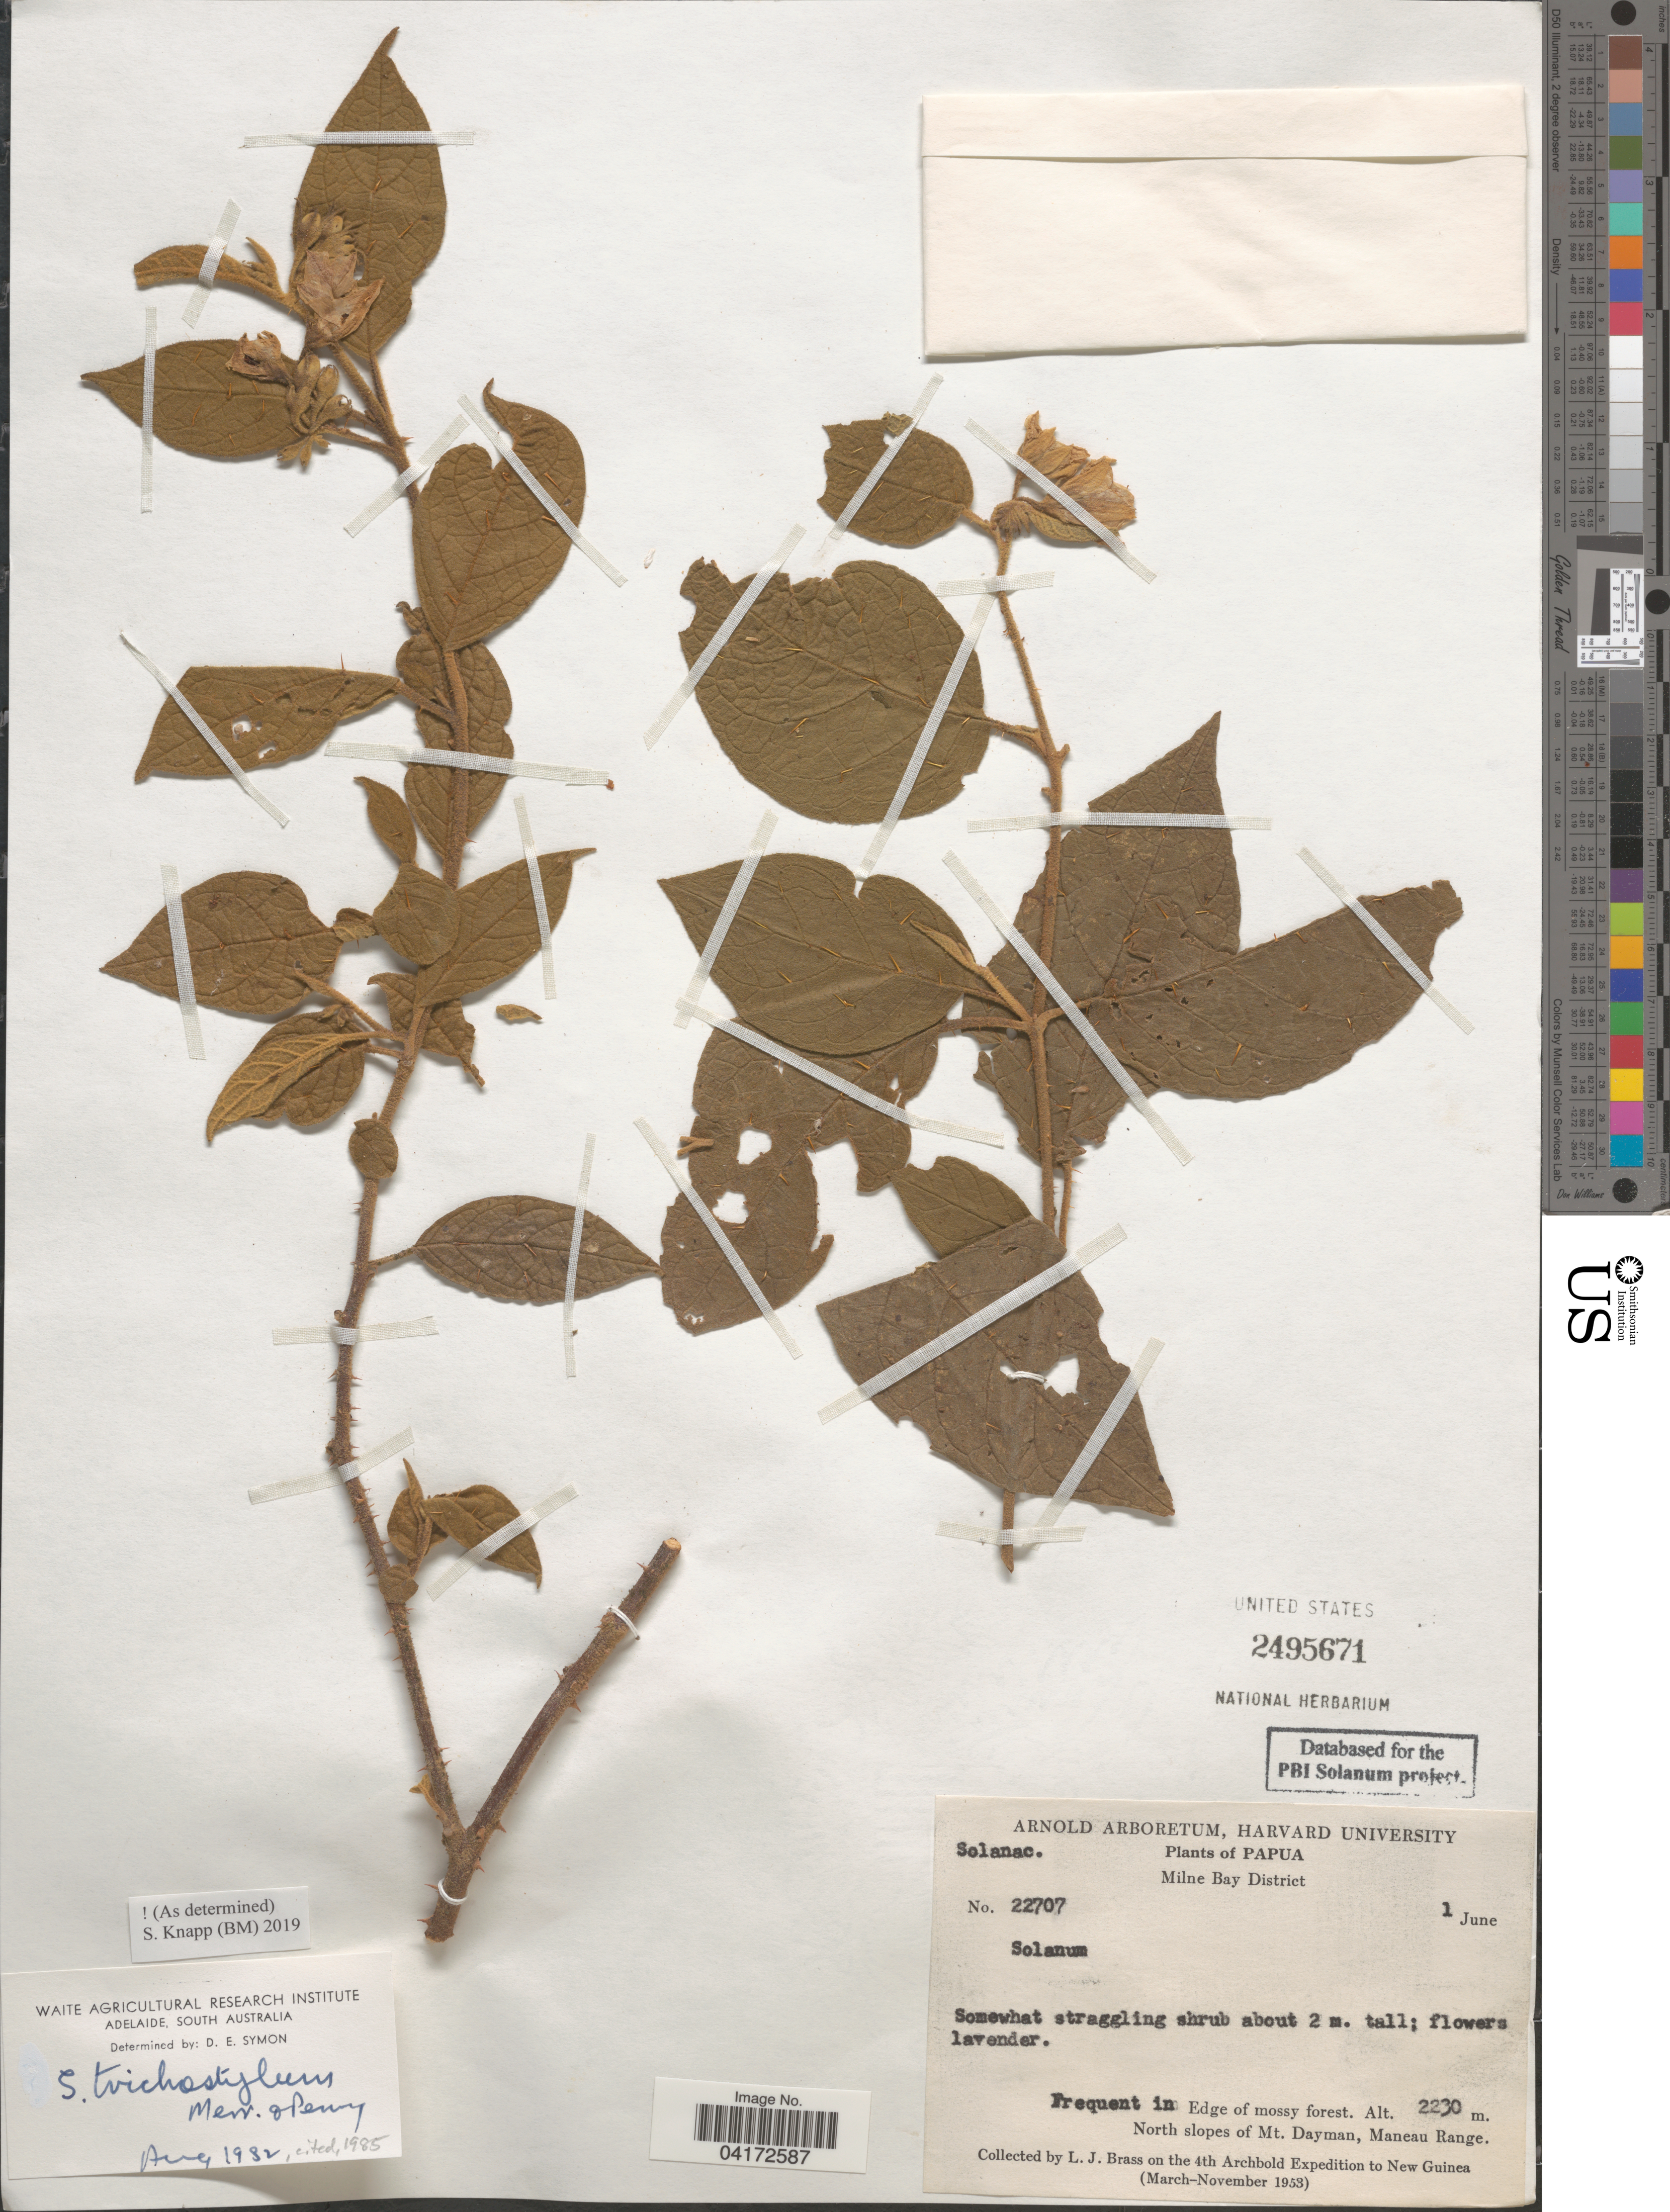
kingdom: Plantae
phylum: Tracheophyta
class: Magnoliopsida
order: Solanales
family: Solanaceae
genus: Solanum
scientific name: Solanum trichostylum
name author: Merr. & L.M. Perry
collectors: L. J. Brass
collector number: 22707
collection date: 1953-06-01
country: Papua New Guinea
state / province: Milne Bay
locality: Papua. Milne Bay District. North slopes of Mt. Dayman, Maneau Range. 4th Archbold Expedition to New Guinea (March-November 1953).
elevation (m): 2230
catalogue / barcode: US 2495671